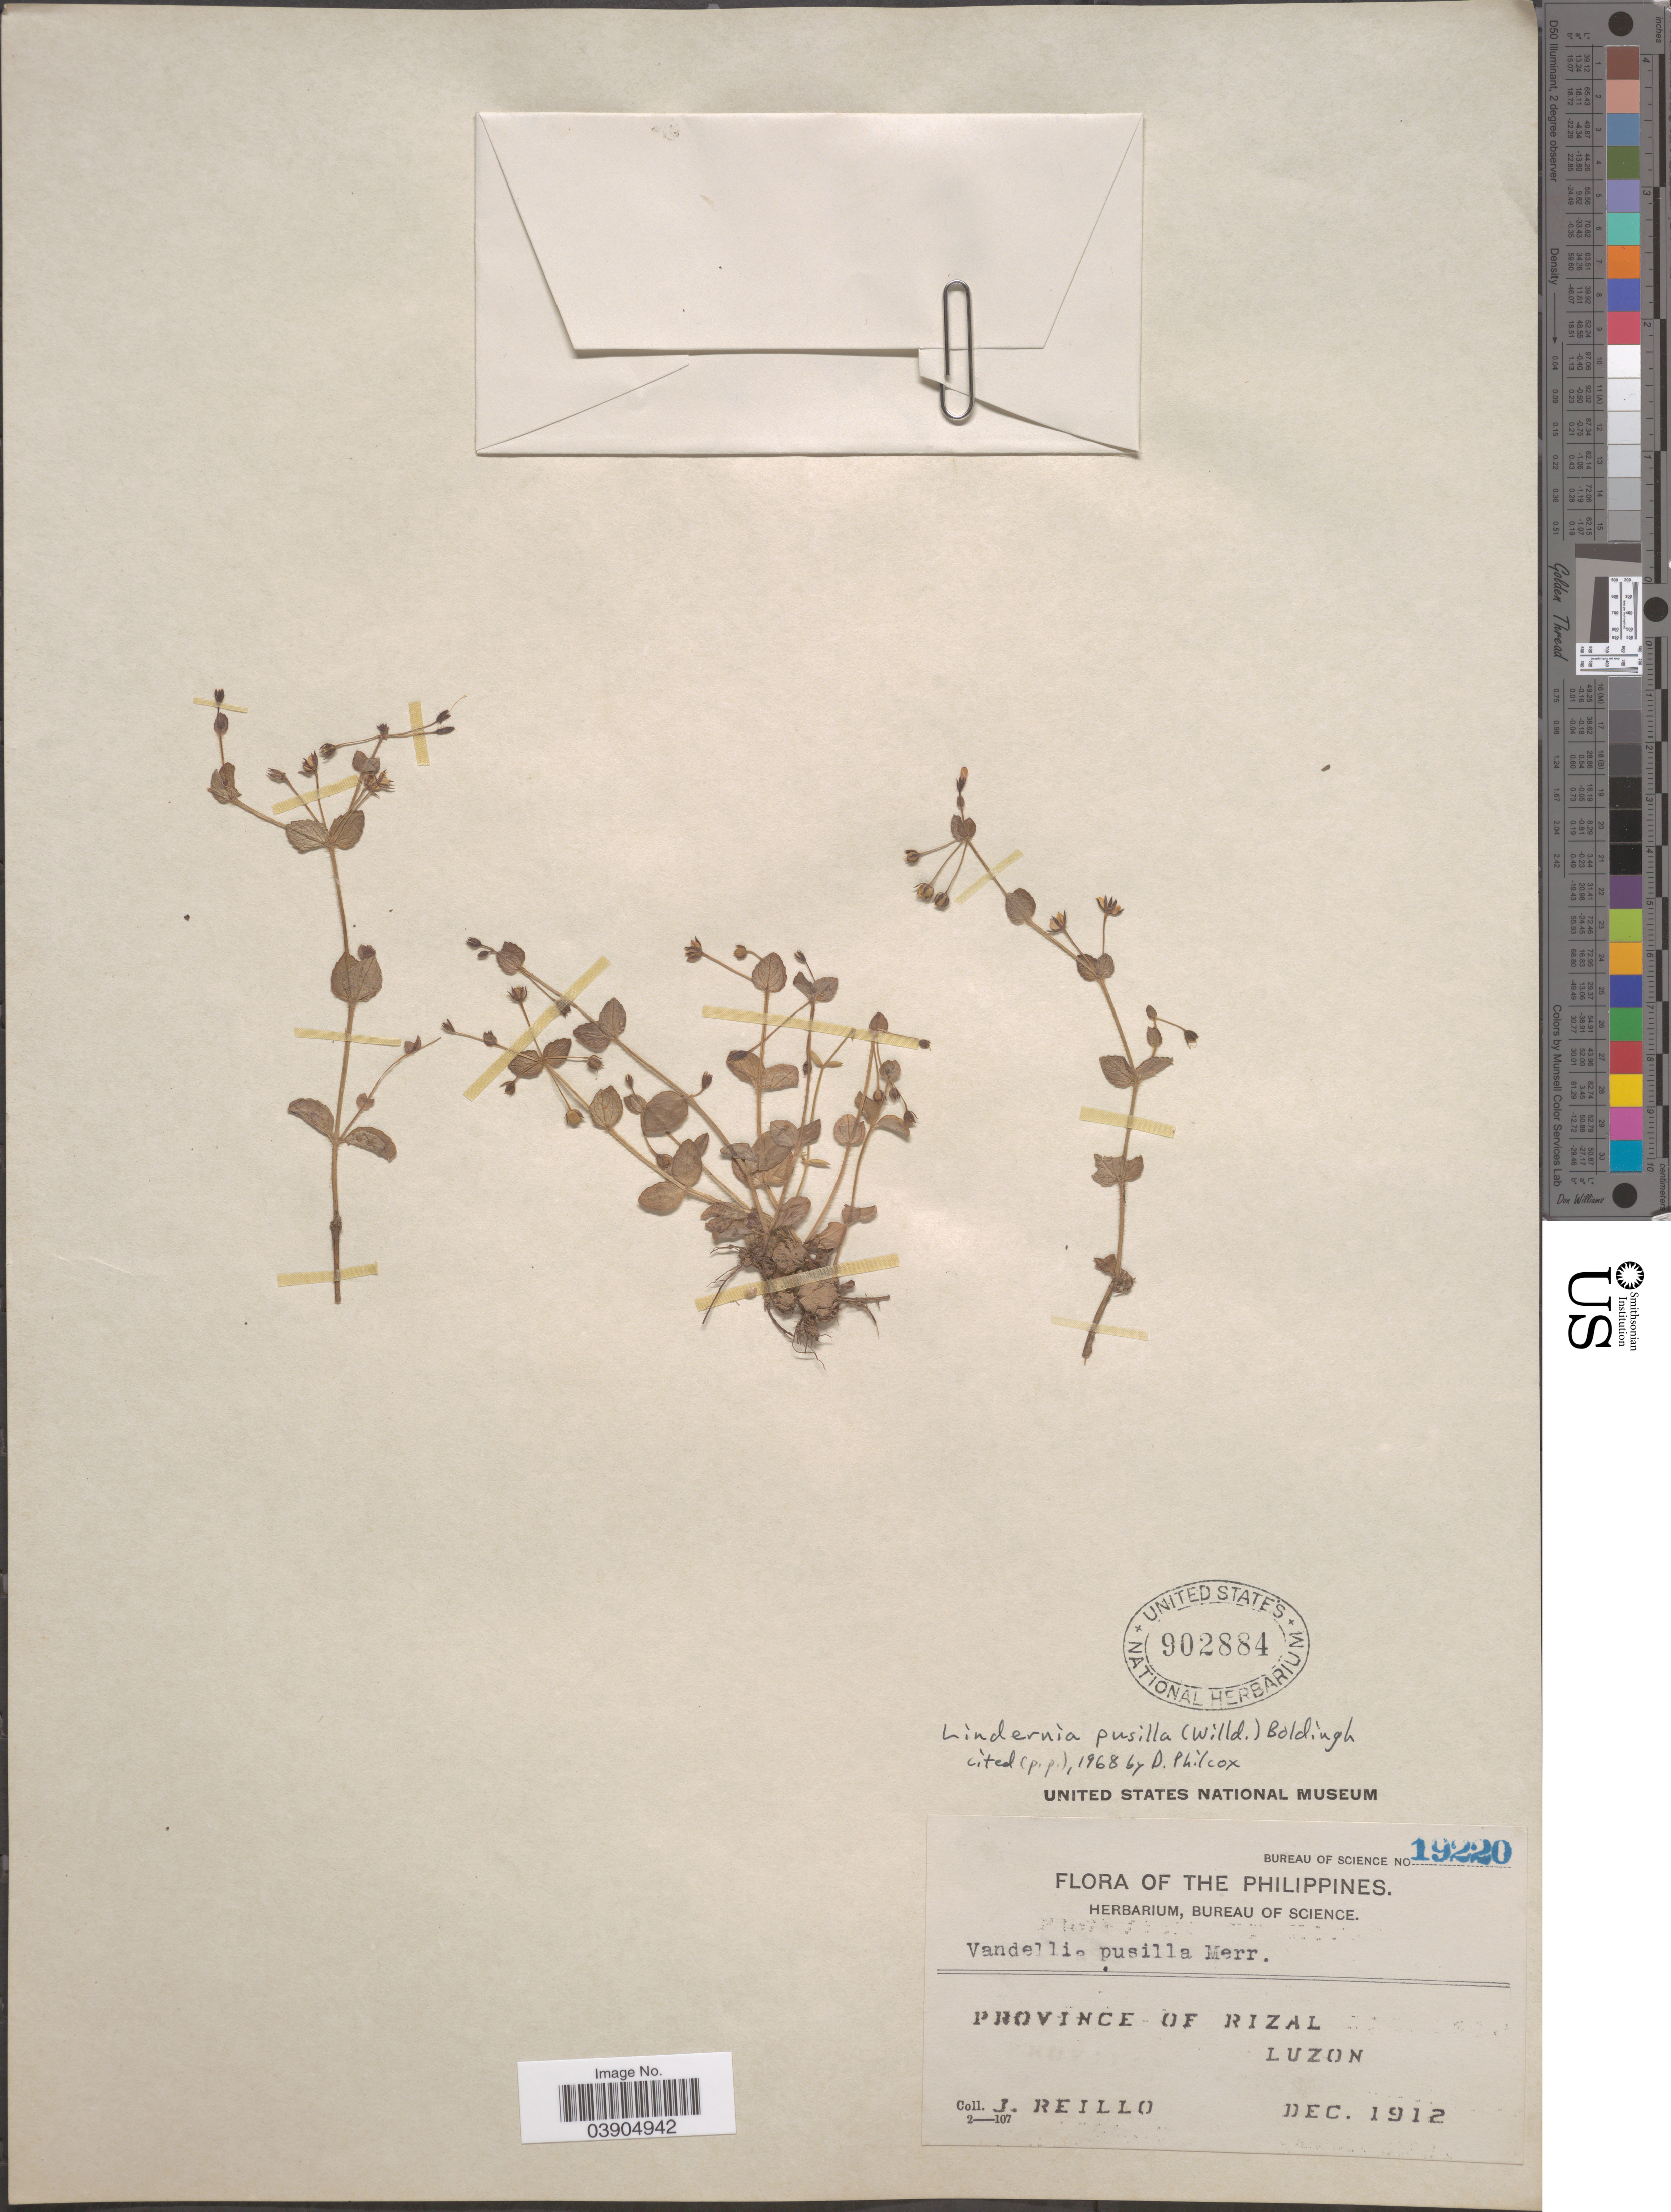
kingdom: Plantae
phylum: Tracheophyta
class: Magnoliopsida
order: Lamiales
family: Linderniaceae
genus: Lindernia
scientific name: Lindernia pusilla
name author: (Willd.) Bold.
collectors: J. Reillo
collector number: Bureau of Science 19220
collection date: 1912-12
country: Philippines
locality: Province of Rizal, Luzon.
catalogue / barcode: US 902884